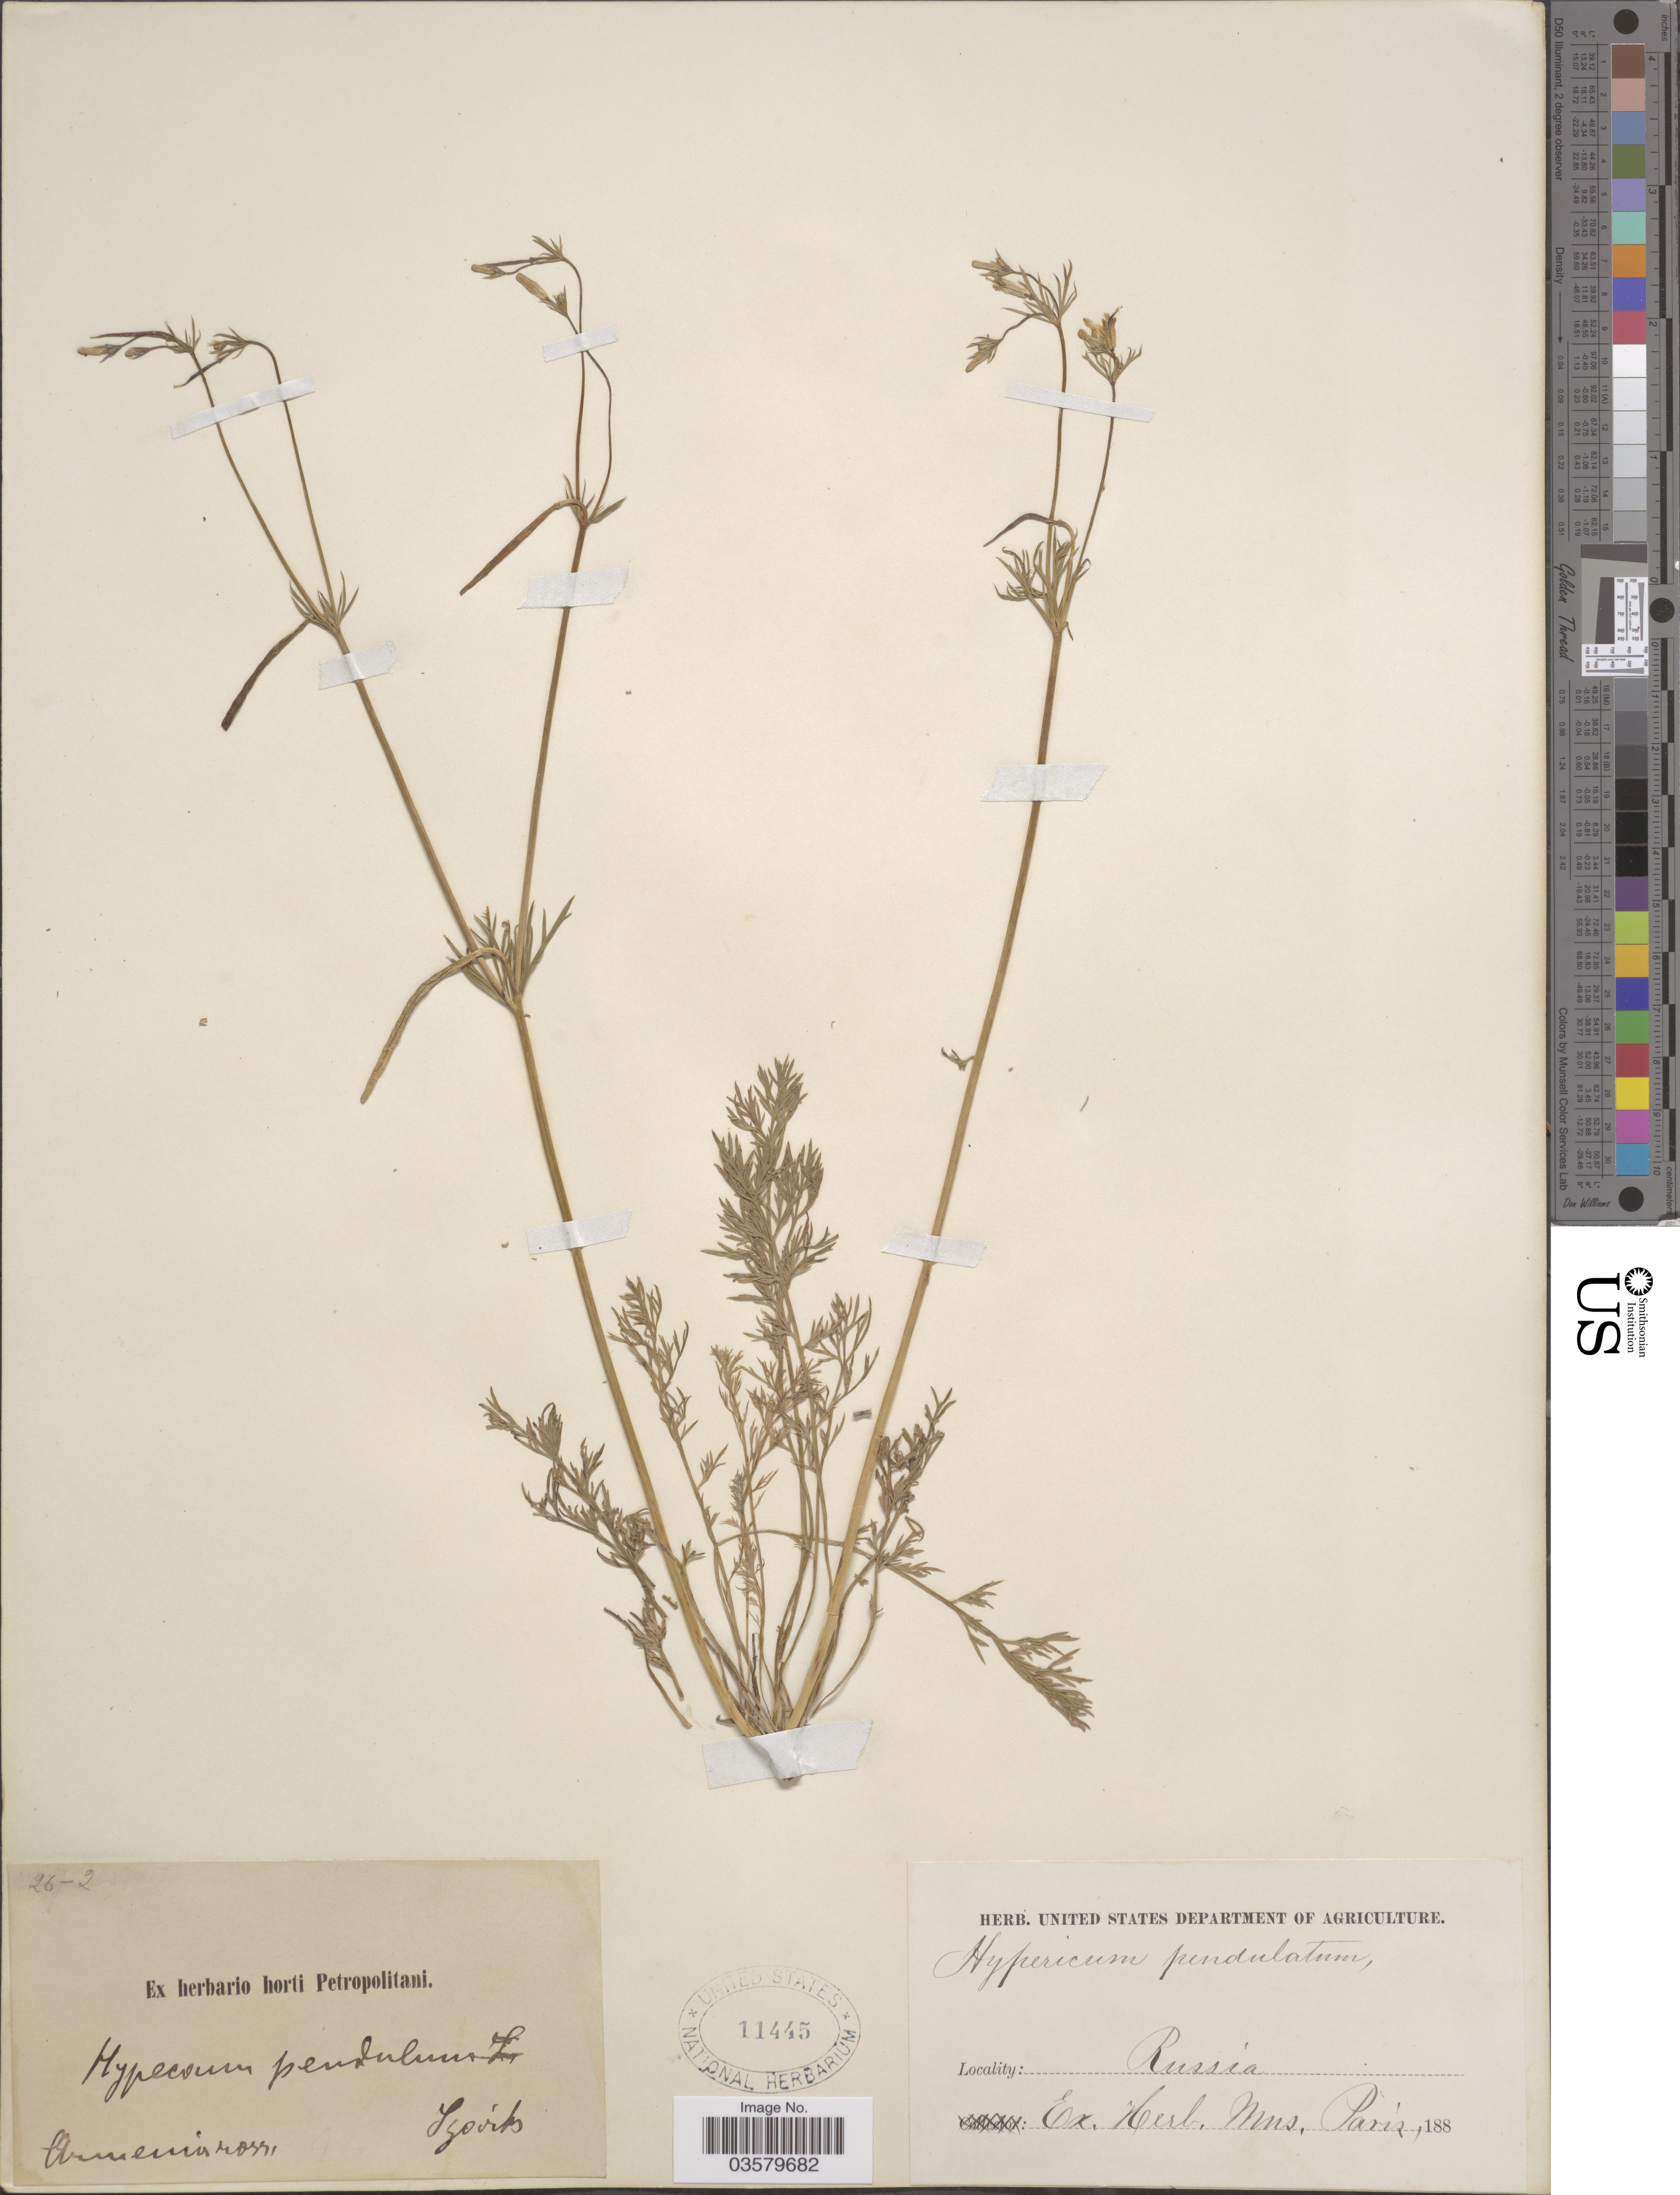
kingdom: Plantae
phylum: Tracheophyta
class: Magnoliopsida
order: Ranunculales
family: Papaveraceae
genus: Hypecoum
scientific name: Hypecoum pendulum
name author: L.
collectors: Szovits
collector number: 26-2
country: Armenia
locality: Armenia ross.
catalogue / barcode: US 11445